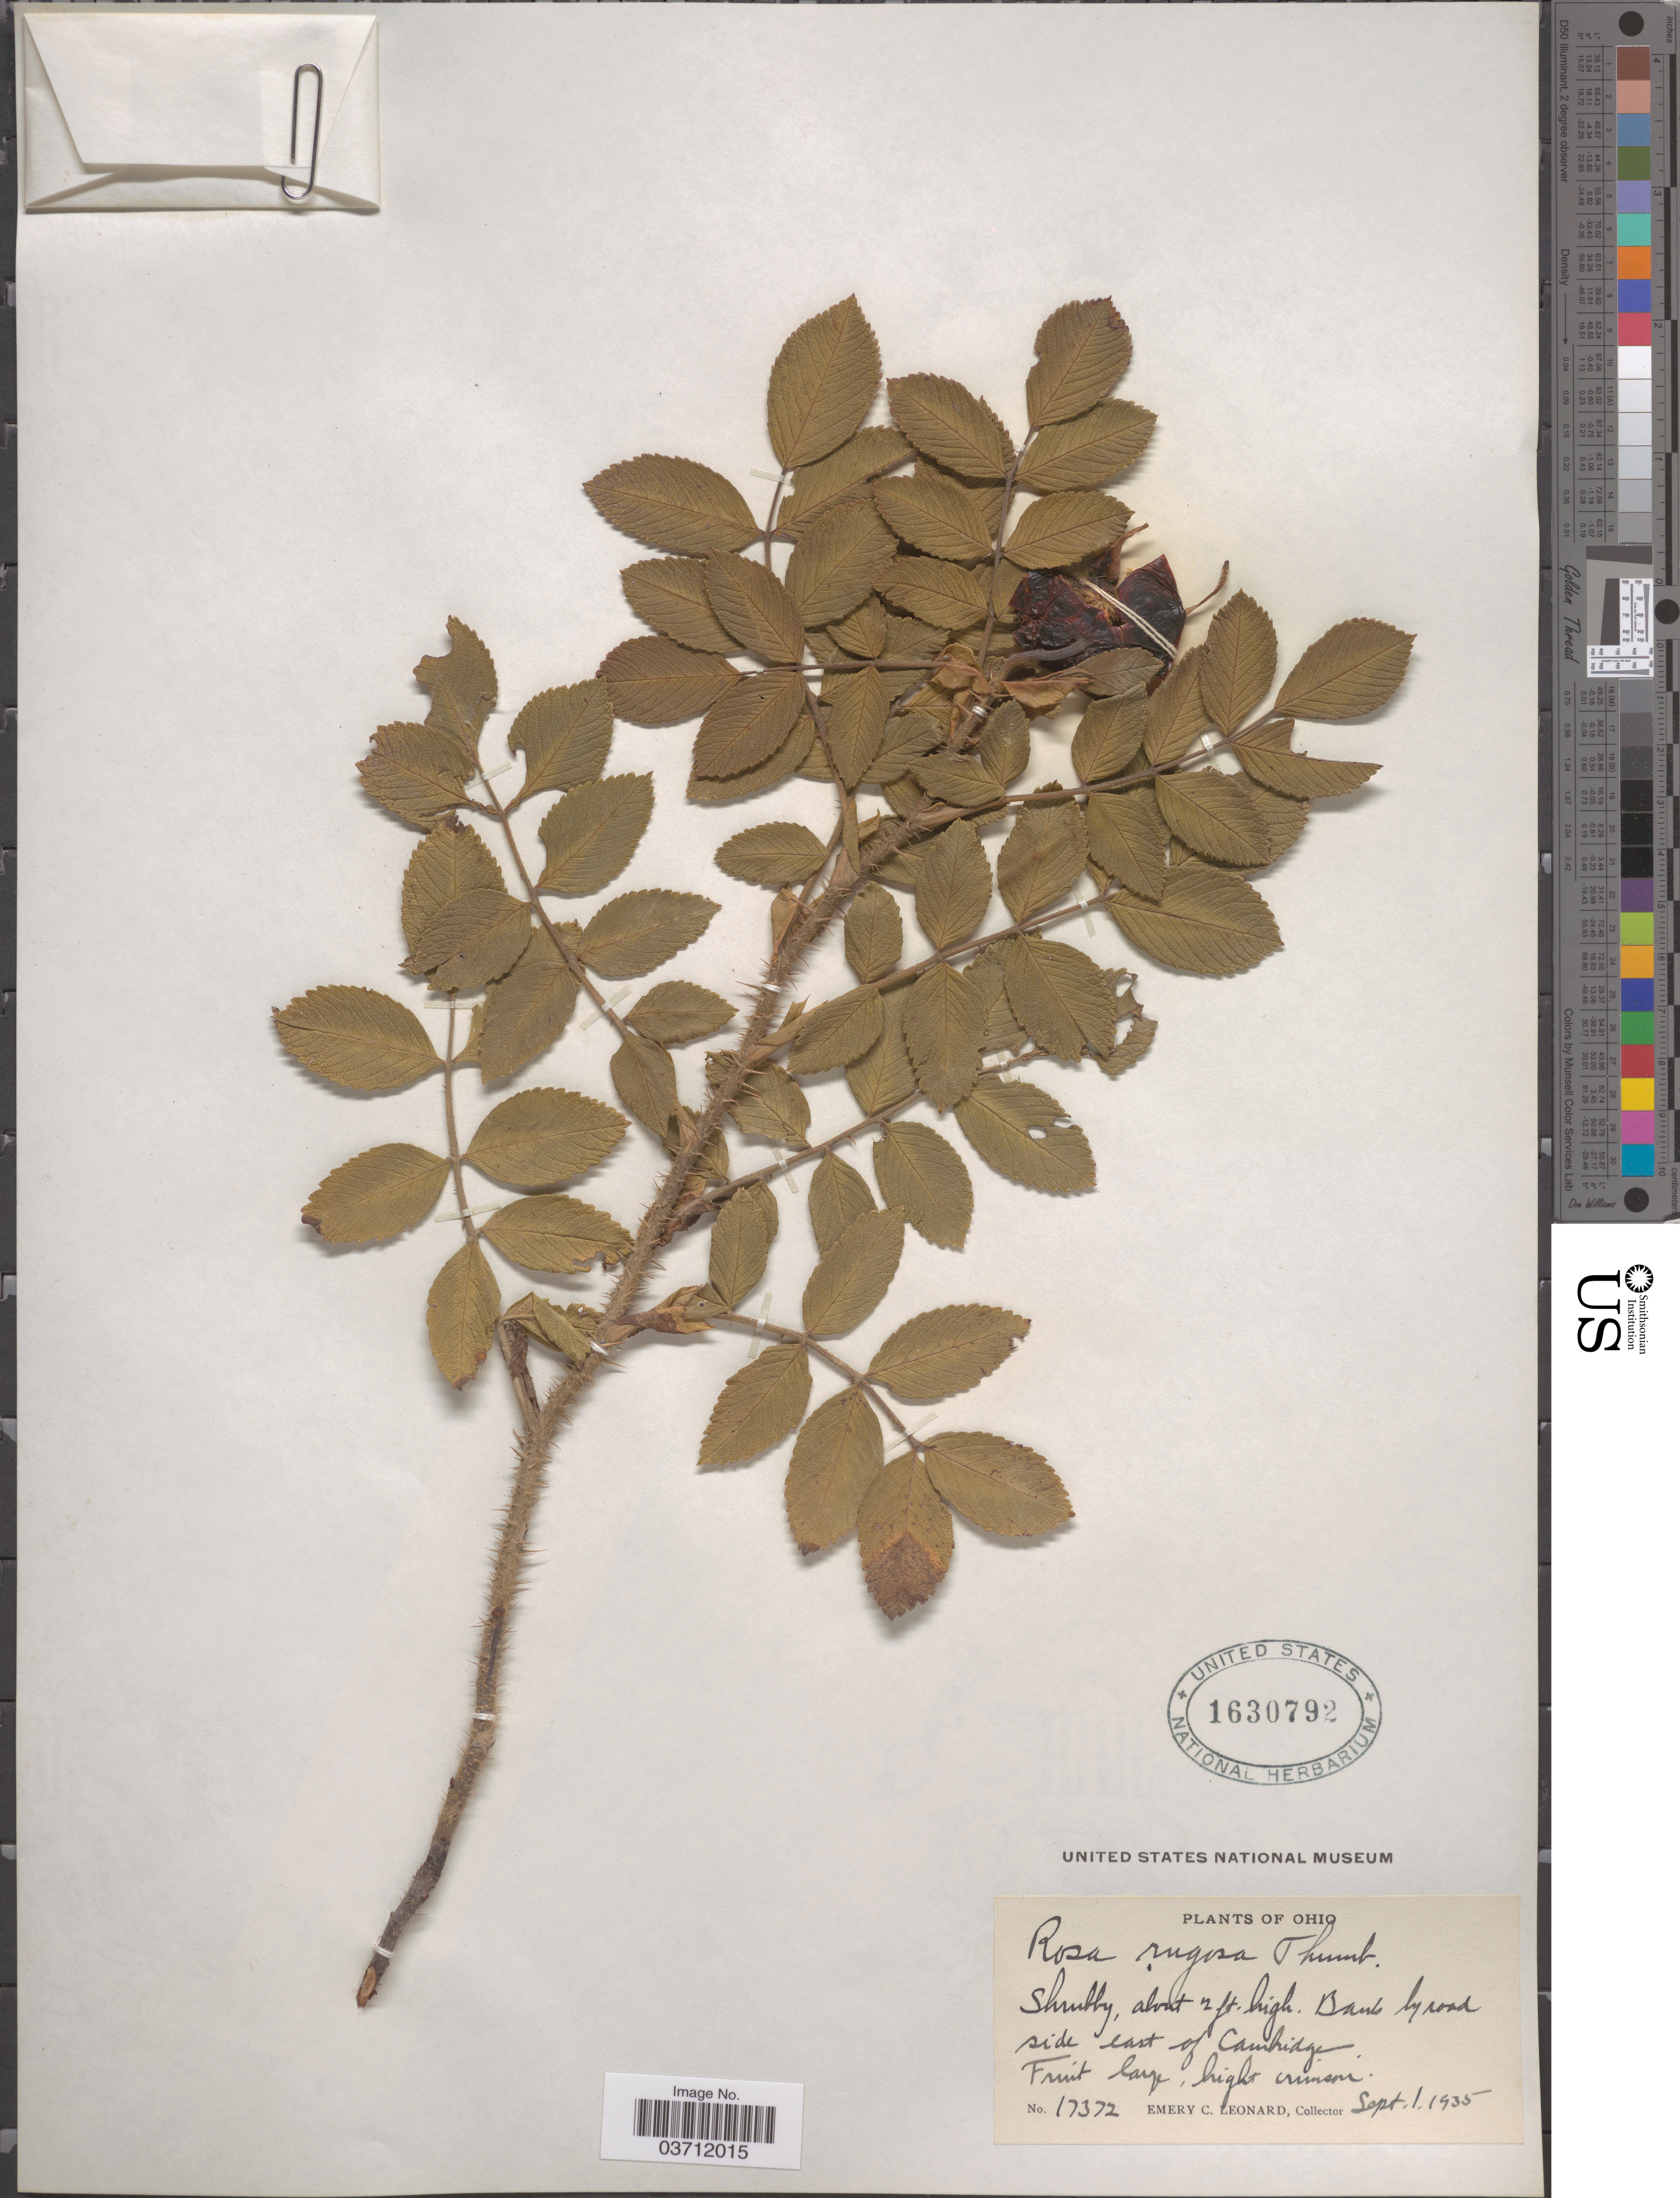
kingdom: Plantae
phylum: Tracheophyta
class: Magnoliopsida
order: Rosales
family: Rosaceae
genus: Rosa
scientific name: Rosa rugosa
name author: Thunb.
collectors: E. C. Leonard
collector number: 17372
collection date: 1935-09-01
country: United States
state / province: Ohio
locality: Bank by road side east of Cambridge.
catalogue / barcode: US 1630792